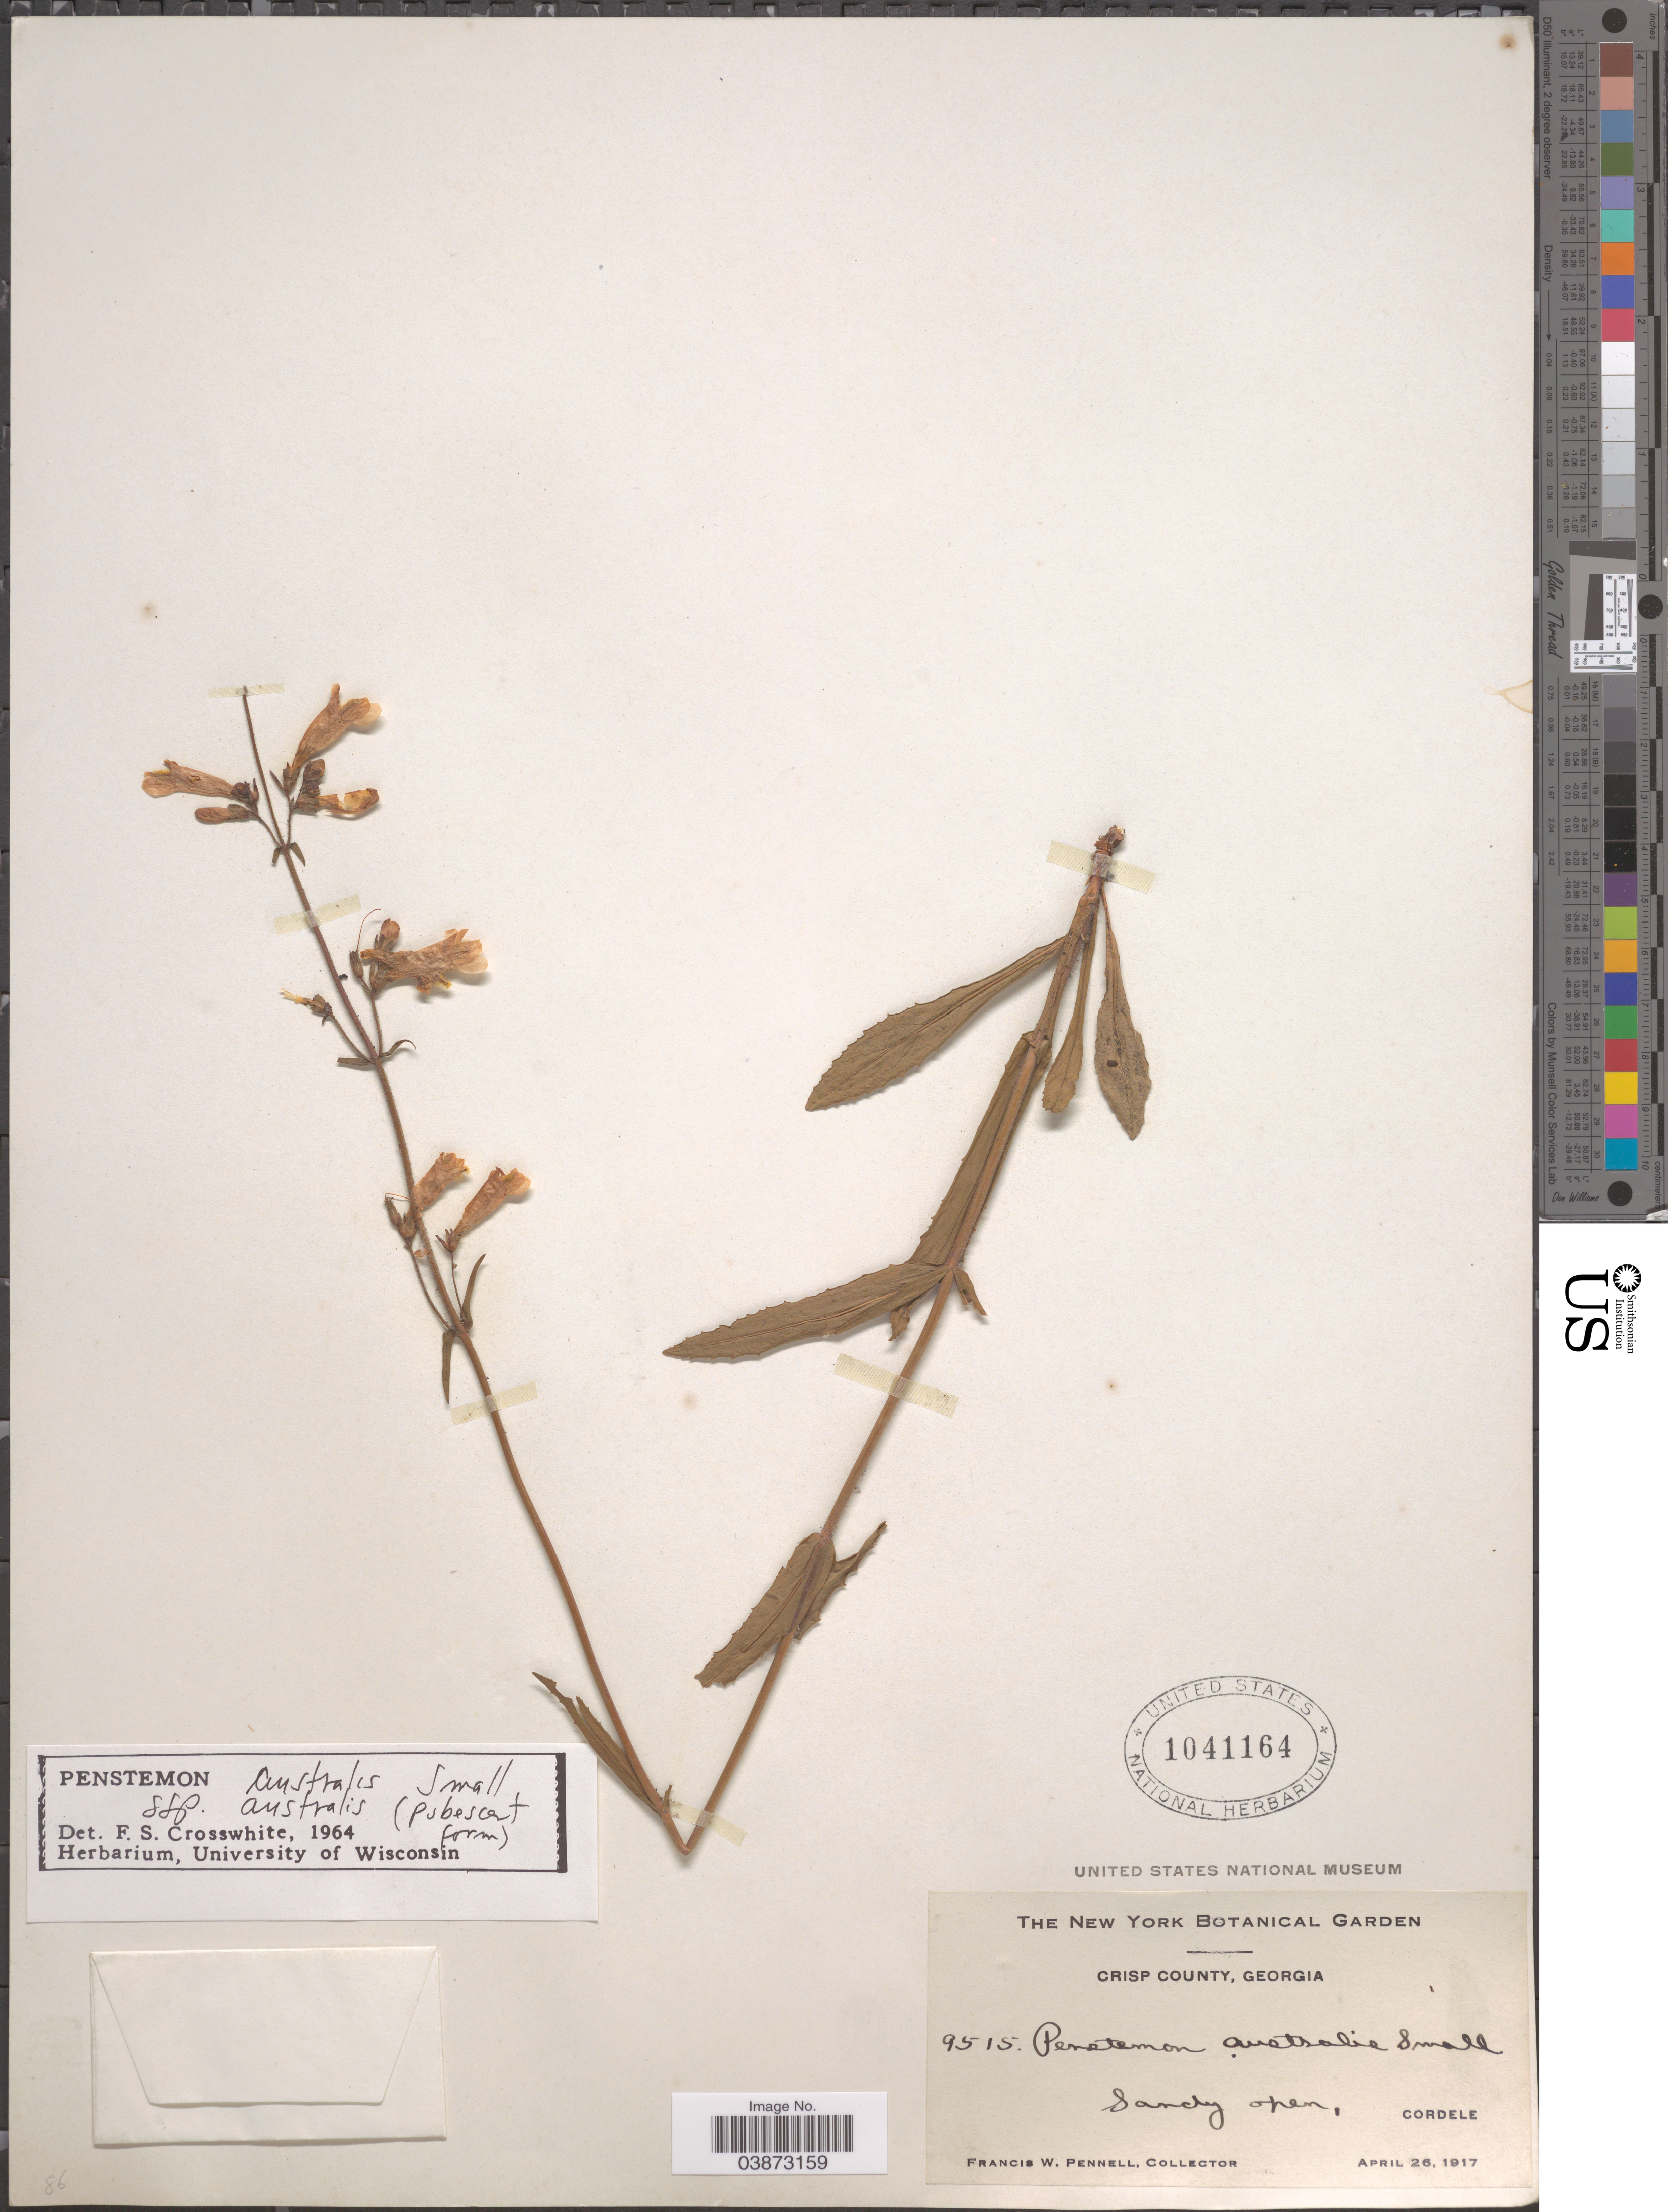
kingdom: Plantae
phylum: Tracheophyta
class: Magnoliopsida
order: Lamiales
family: Plantaginaceae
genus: Penstemon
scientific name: Penstemon australis subsp. australis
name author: Small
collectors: F. W. Pennell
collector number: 9515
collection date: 1917-04-26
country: United States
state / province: Georgia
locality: Crisp County. Sandy open, Cordele.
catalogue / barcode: US 1041164